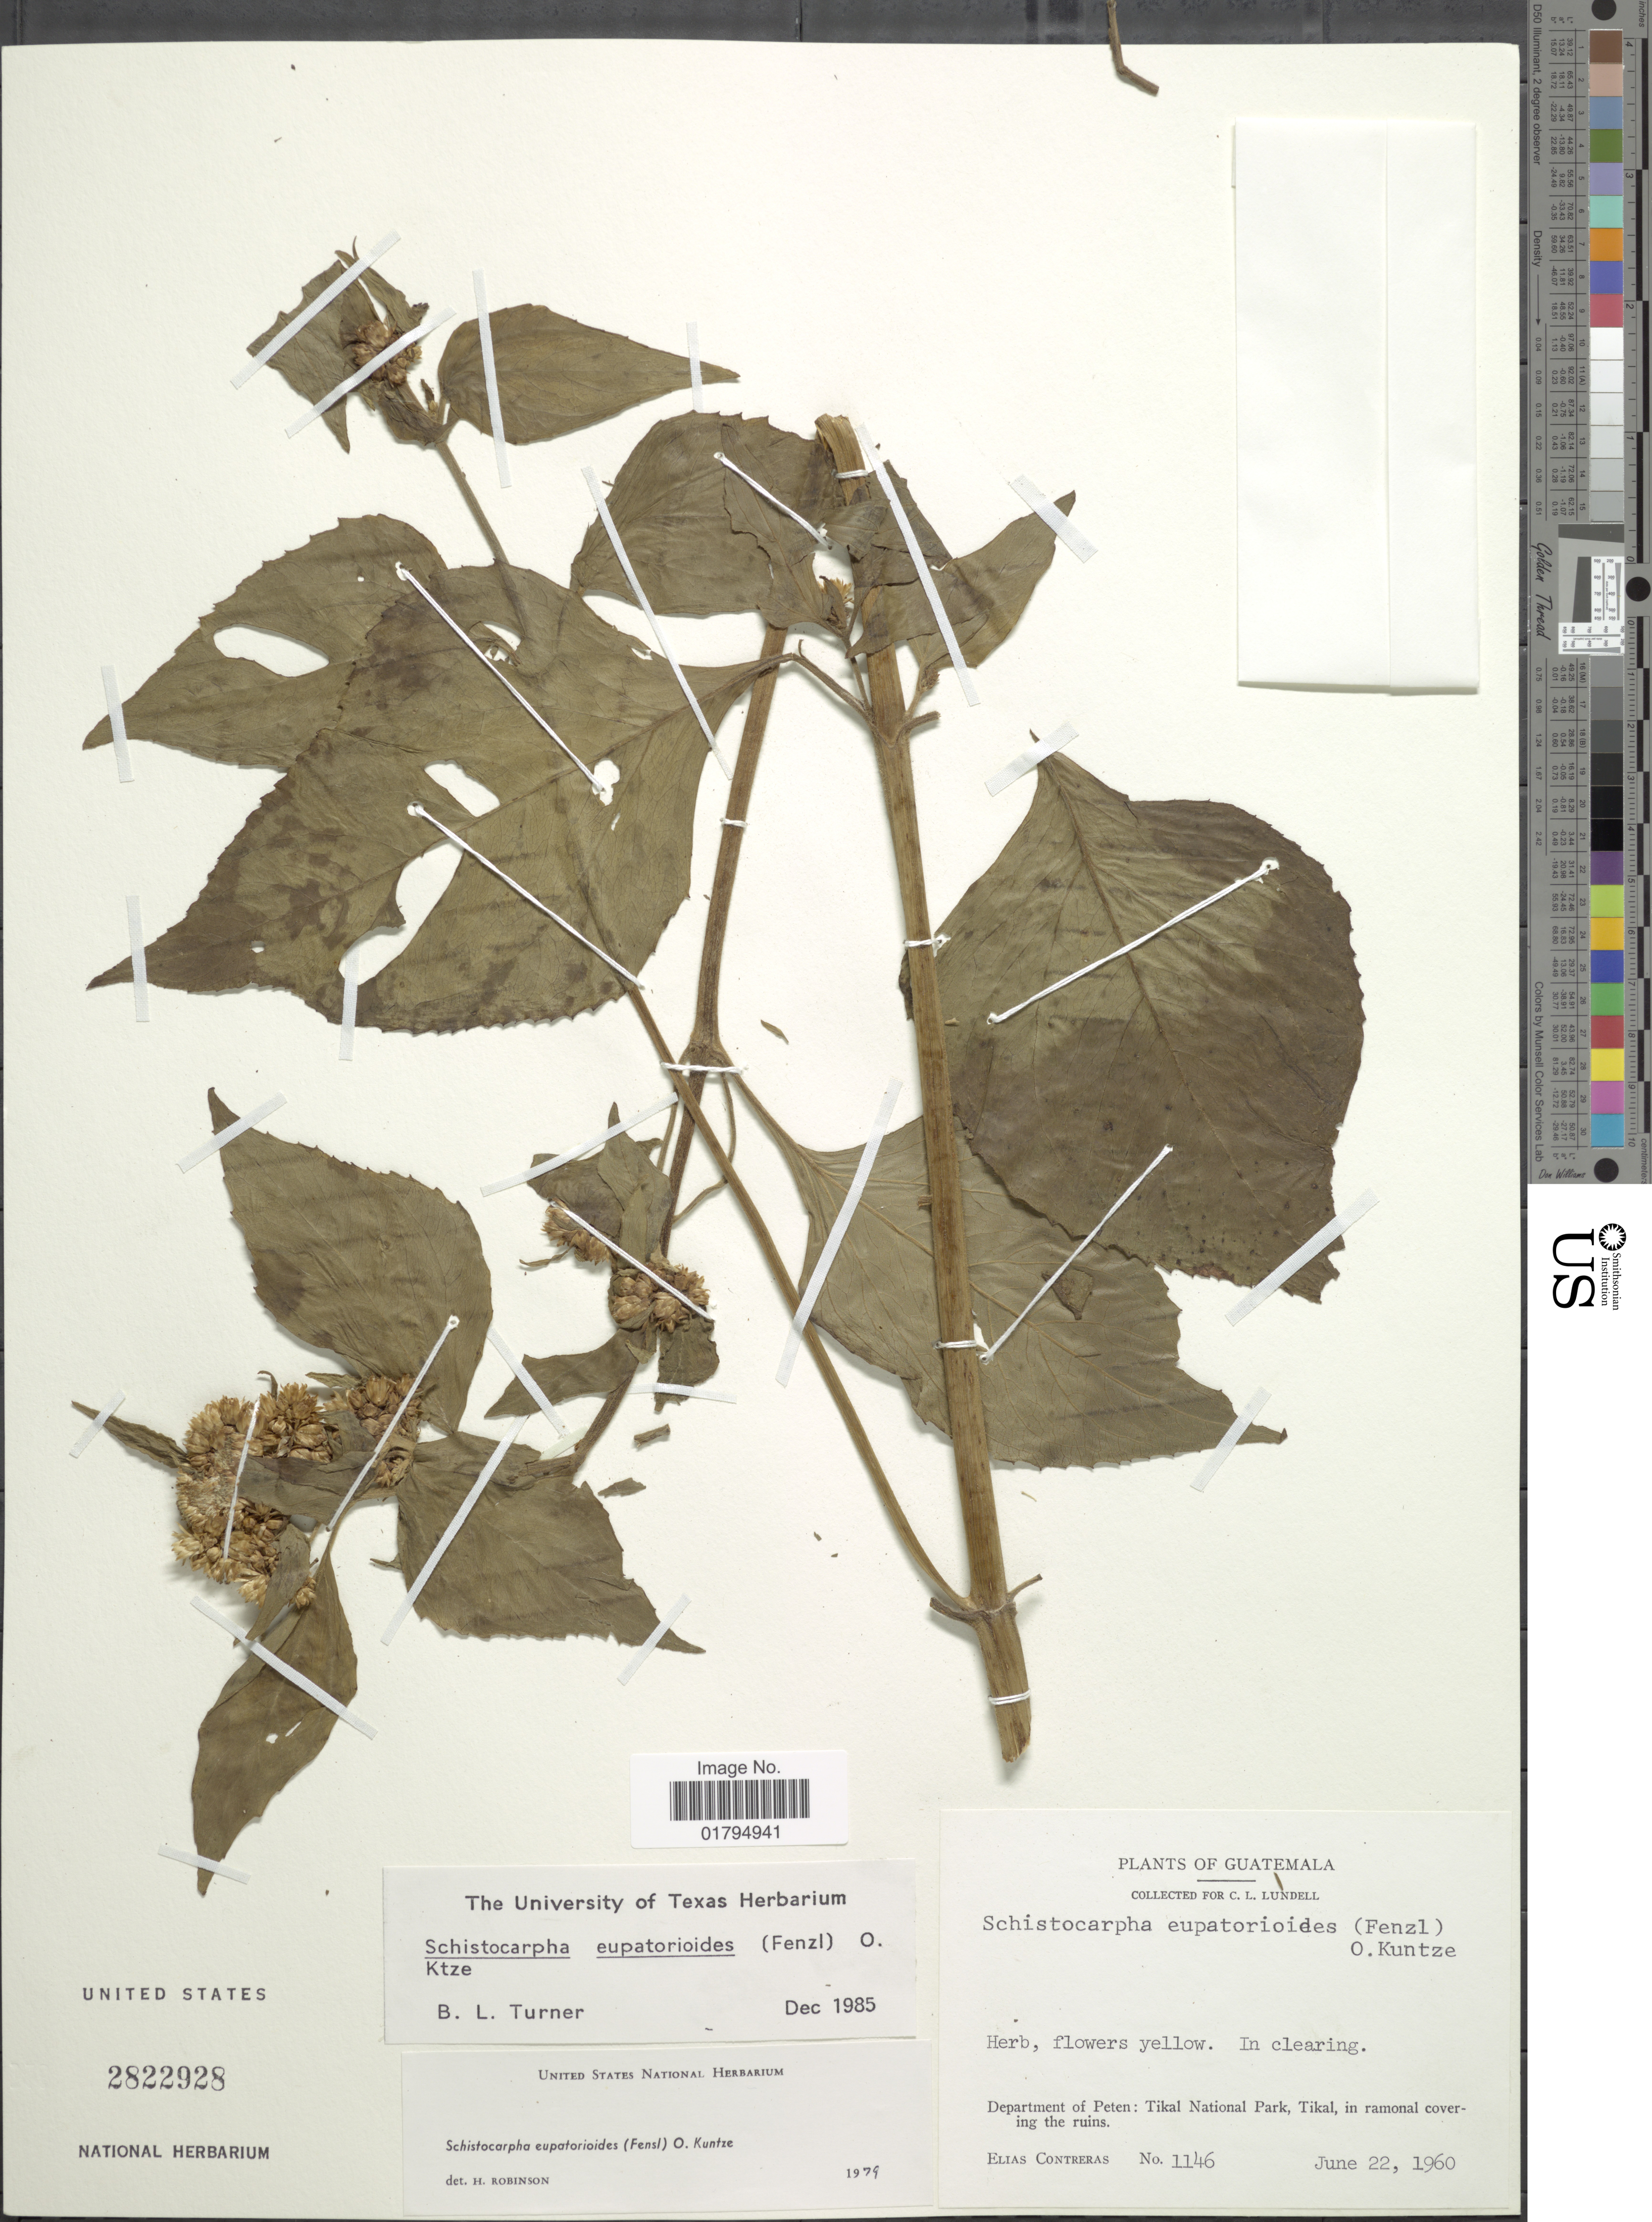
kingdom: Plantae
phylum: Tracheophyta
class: Magnoliopsida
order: Asterales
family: Asteraceae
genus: Schistocarpha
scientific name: Schistocarpha eupatorioides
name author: (Fenzl) Kuntze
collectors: E. Contreras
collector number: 1146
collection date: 1960-06-22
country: Guatemala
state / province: El Petén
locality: Tikal National Park, Tikal.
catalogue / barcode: US 2822928